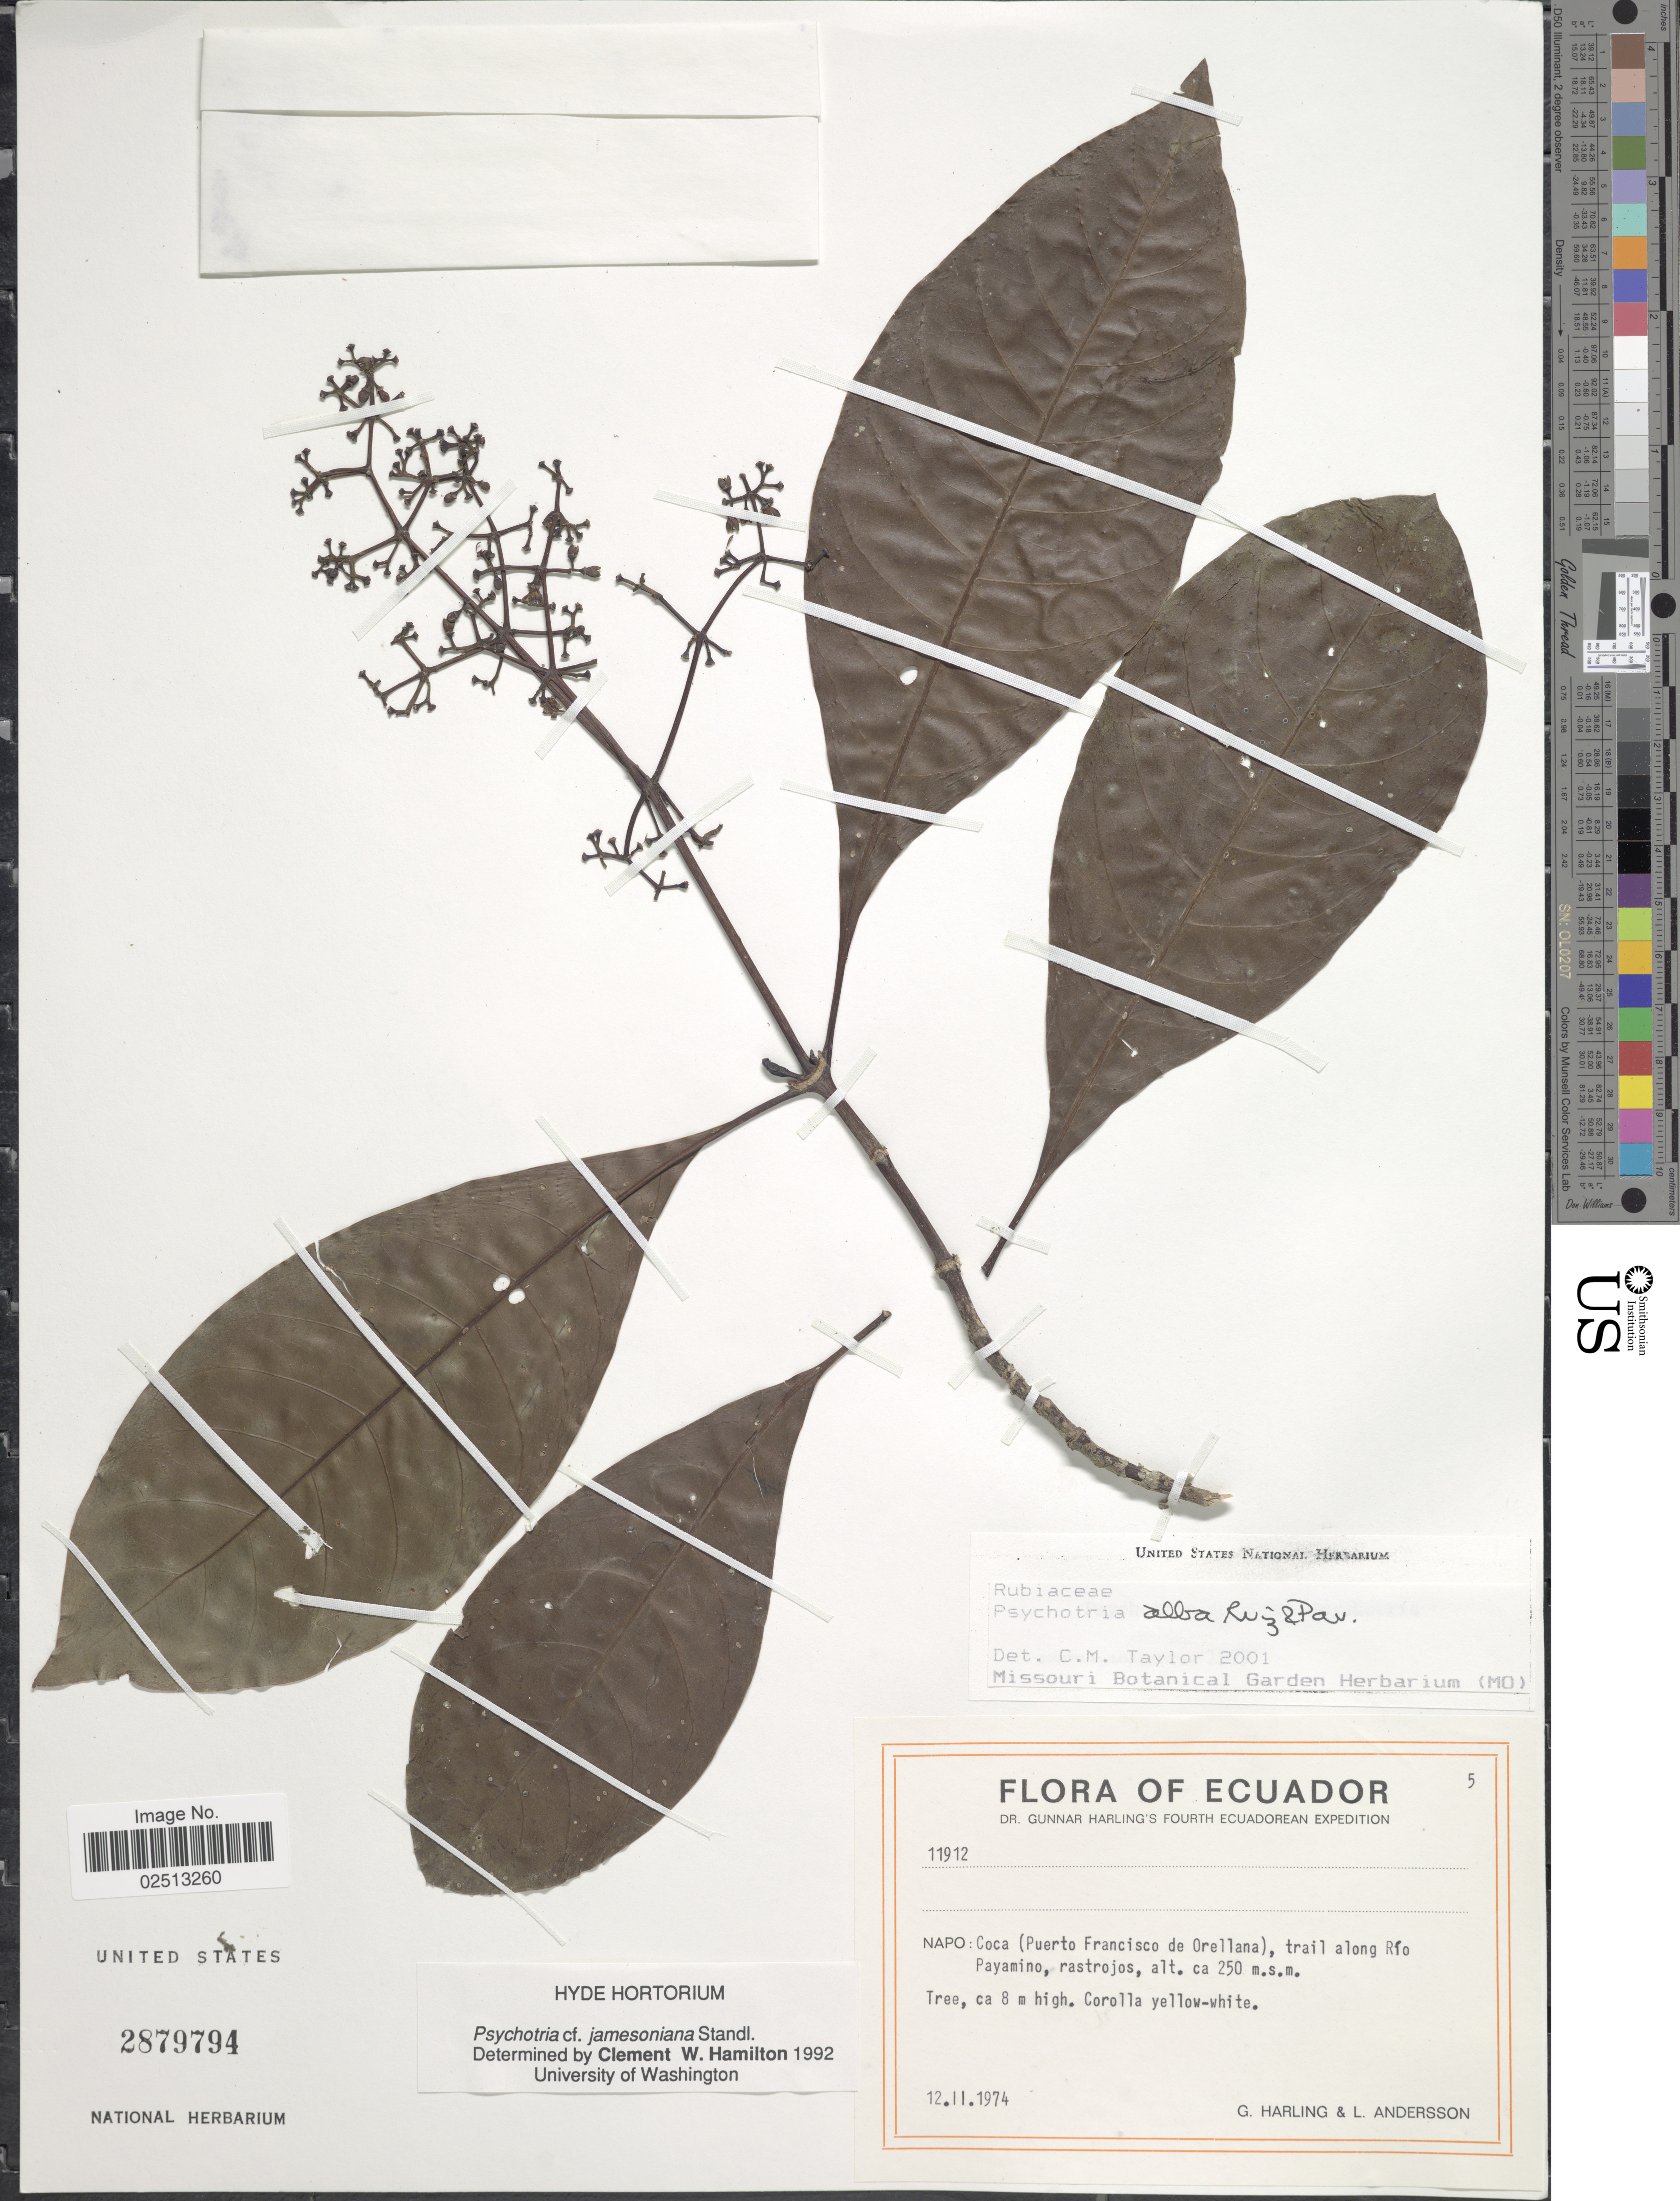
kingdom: Plantae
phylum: Tracheophyta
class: Magnoliopsida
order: Gentianales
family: Rubiaceae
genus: Psychotria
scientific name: Psychotria alba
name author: Ruiz & Pav.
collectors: G. Harling & L. Andersson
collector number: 11912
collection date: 1974-02-12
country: Ecuador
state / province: Napo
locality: Napo: Coca (Puerto Francisco de Orellana), trail along Rio Payamino, rastrojas.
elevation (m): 250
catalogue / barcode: US 2879794